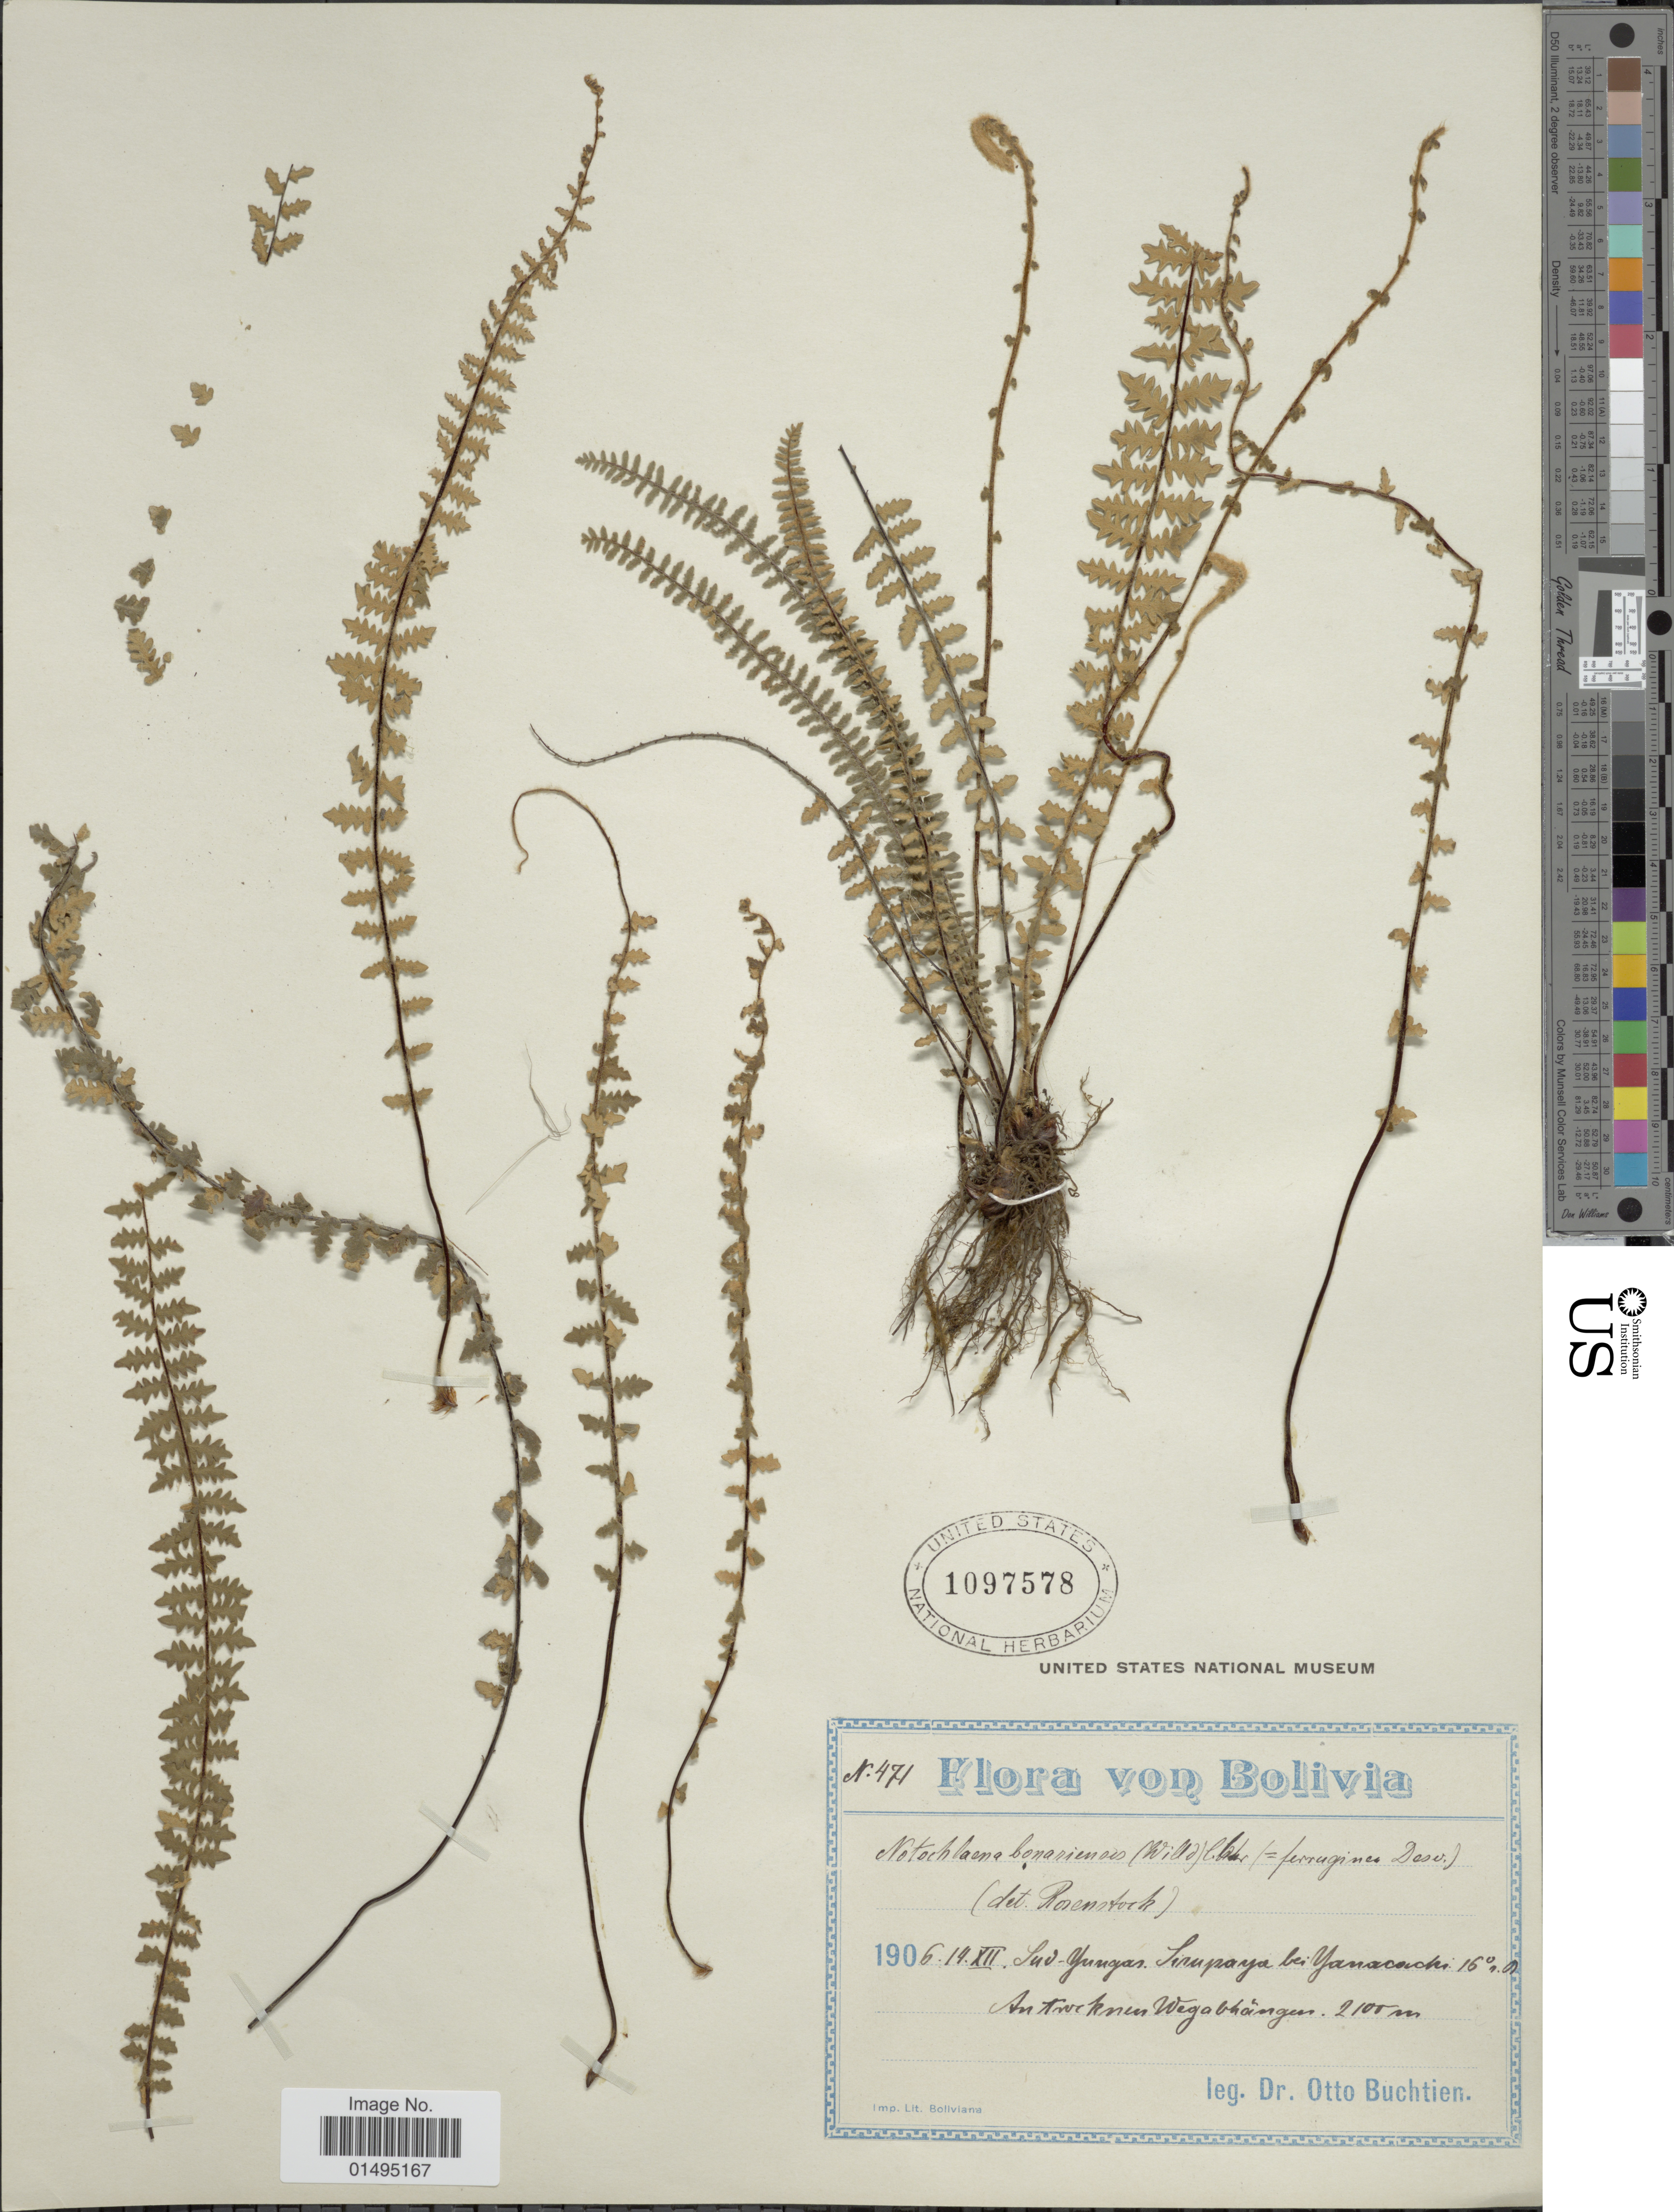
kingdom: Plantae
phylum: Tracheophyta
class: Polypodiopsida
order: Polypodiales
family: Pteridaceae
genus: Myriopteris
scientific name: Myriopteris aurea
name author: (Poir.) Grusz & Windham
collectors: O. Buchtien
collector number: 471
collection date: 1906-12-14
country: Bolivia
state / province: La Paz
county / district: Sud Yungas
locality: Sirupaya bei Yanacachi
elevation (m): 2100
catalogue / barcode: US 1097578